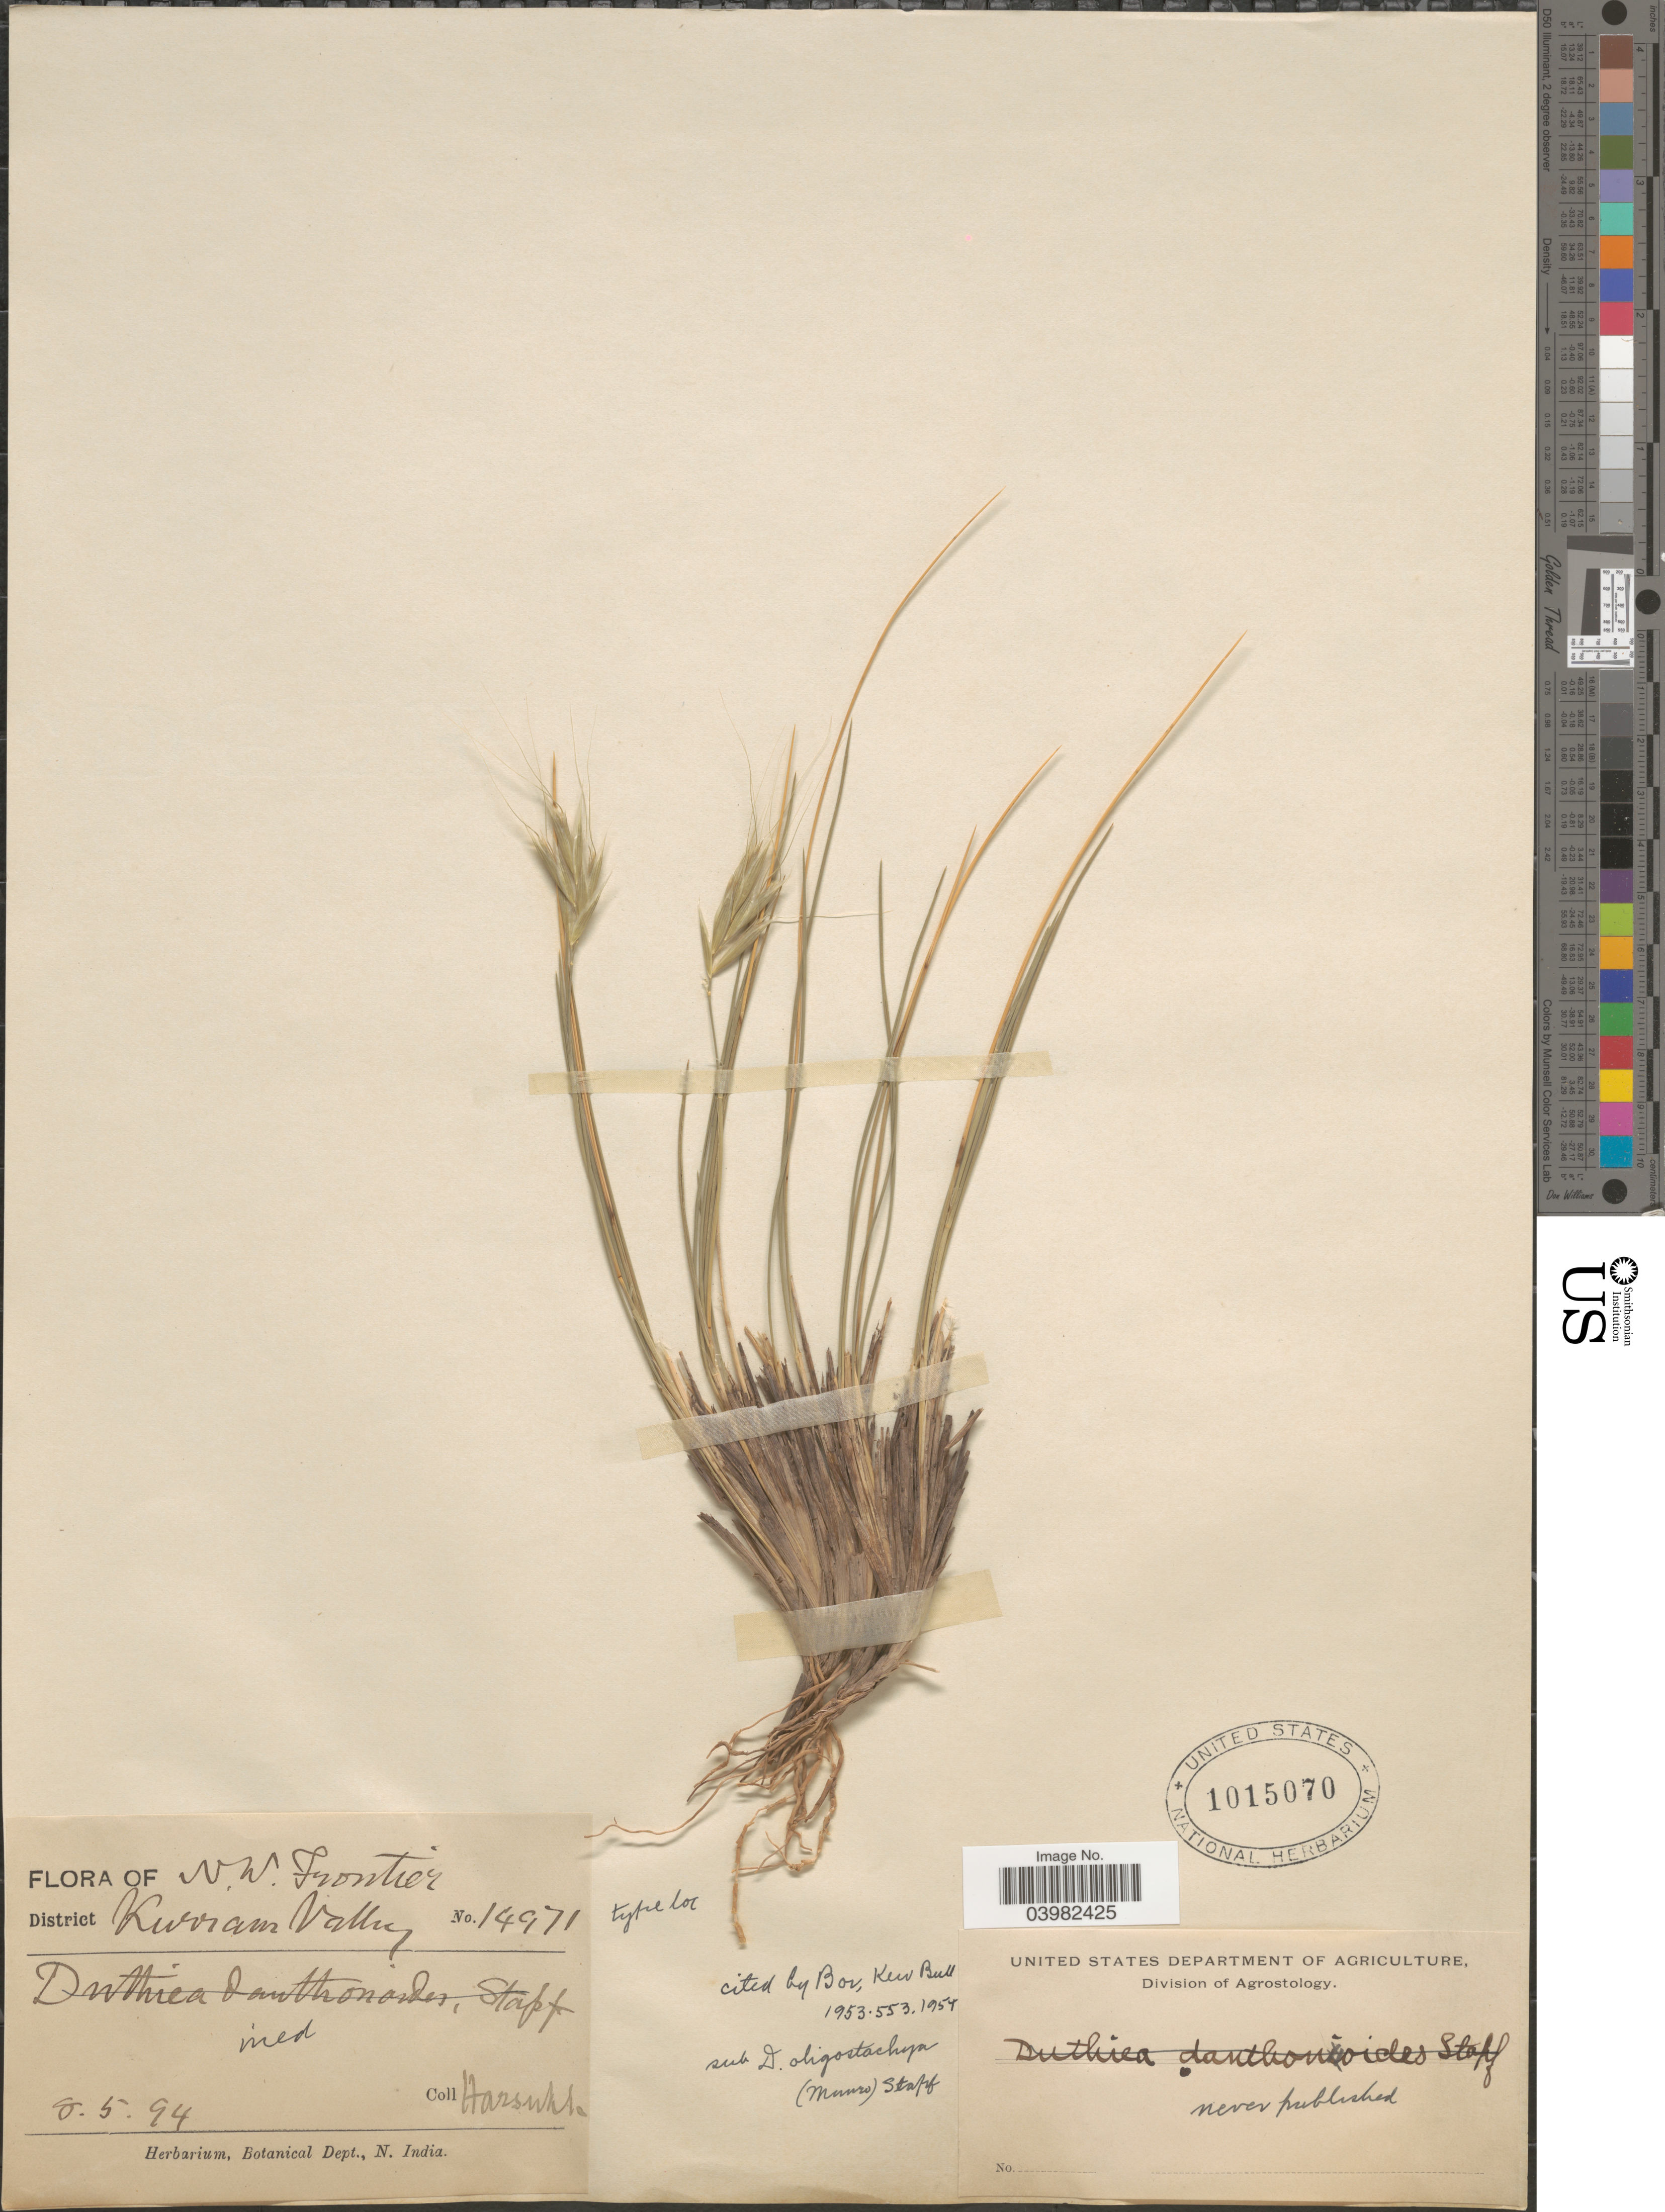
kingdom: Plantae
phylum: Tracheophyta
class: Liliopsida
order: Poales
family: Poaceae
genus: Duthiea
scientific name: Duthiea oligostachya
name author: (Munro) Stapf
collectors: -. Harsukh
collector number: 14971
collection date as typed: Transcribed d/m/y: 8/5/94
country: India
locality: N. W. Frontier. District Kurram Valley. N. India.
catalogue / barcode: US 1015070